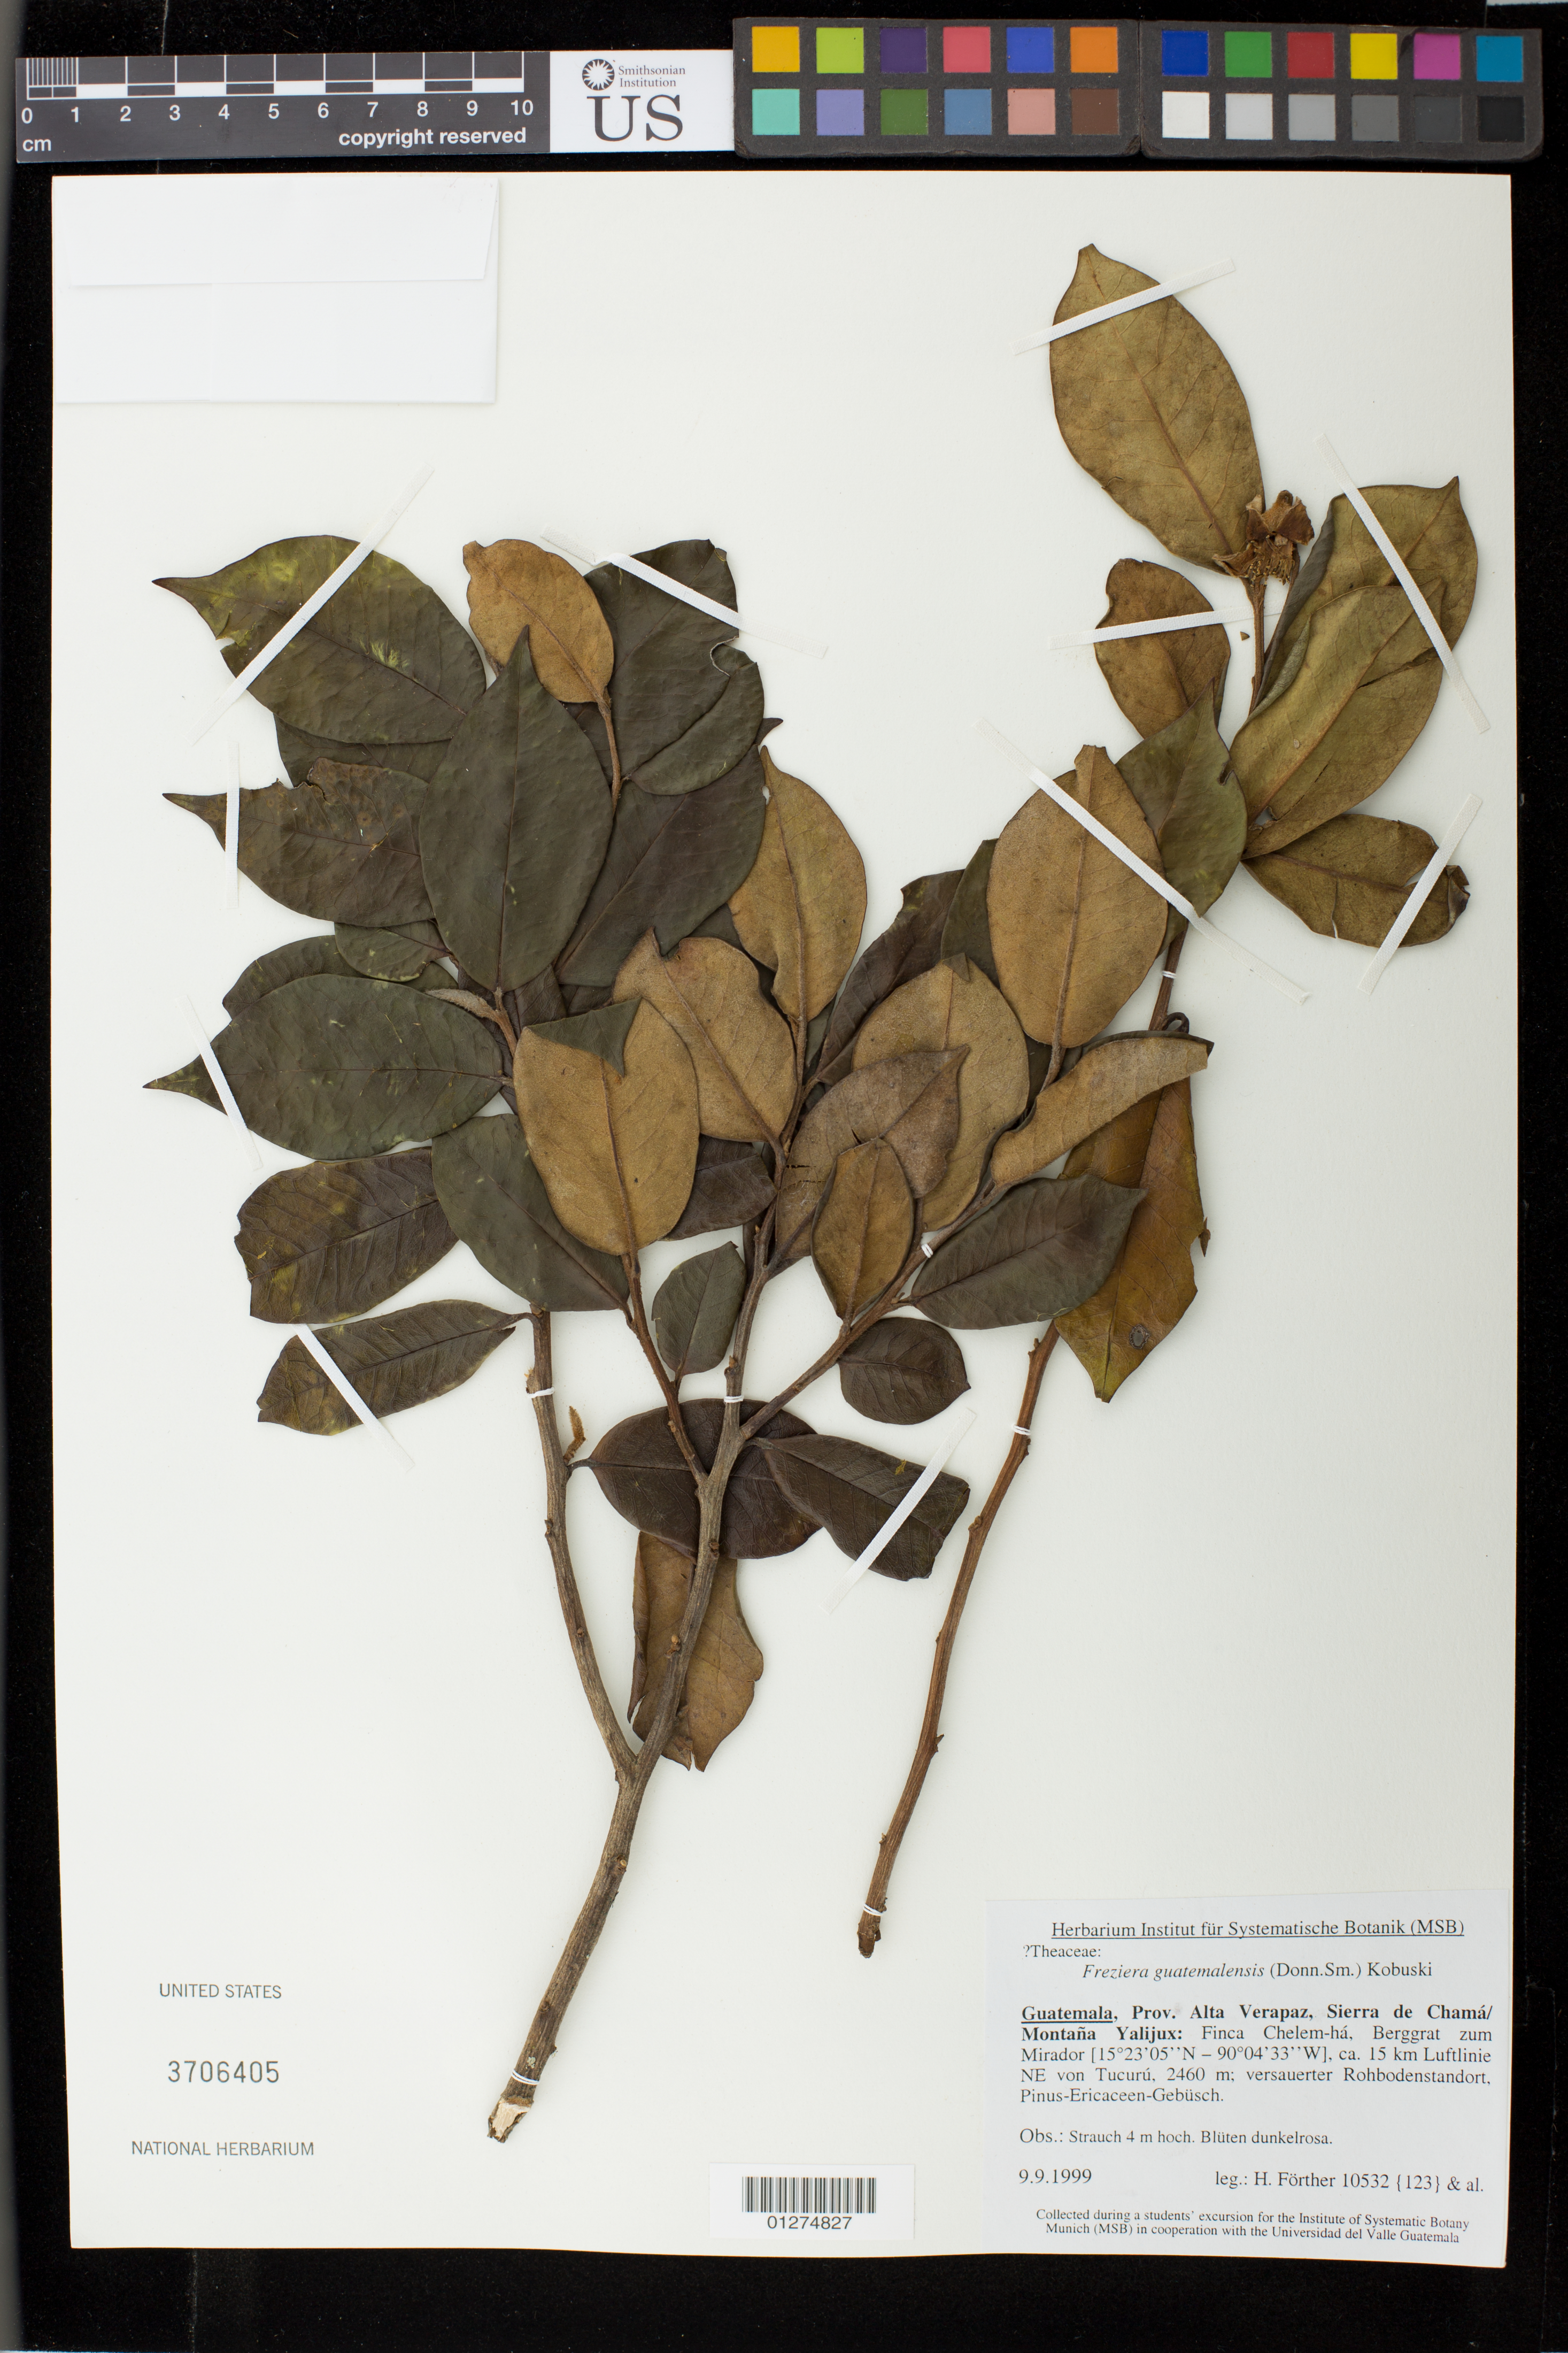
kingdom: Plantae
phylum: Tracheophyta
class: Magnoliopsida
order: Ericales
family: Pentaphylacaceae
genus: Freziera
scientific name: Freziera guatemalensis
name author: (Donn. Sm.) Kobuski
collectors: H. Förther et al.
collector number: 10532 {123}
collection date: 1999-09-09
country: Guatemala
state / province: Alta Verapaz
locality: Sierra de Chama/Montana Yalijux: Finca Chelem-ha, Berggrat zum Mirador, ca. 15 km Luftlinie NE von Tucuru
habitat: versauerter rohbodenstandort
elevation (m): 2460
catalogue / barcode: US 3706405